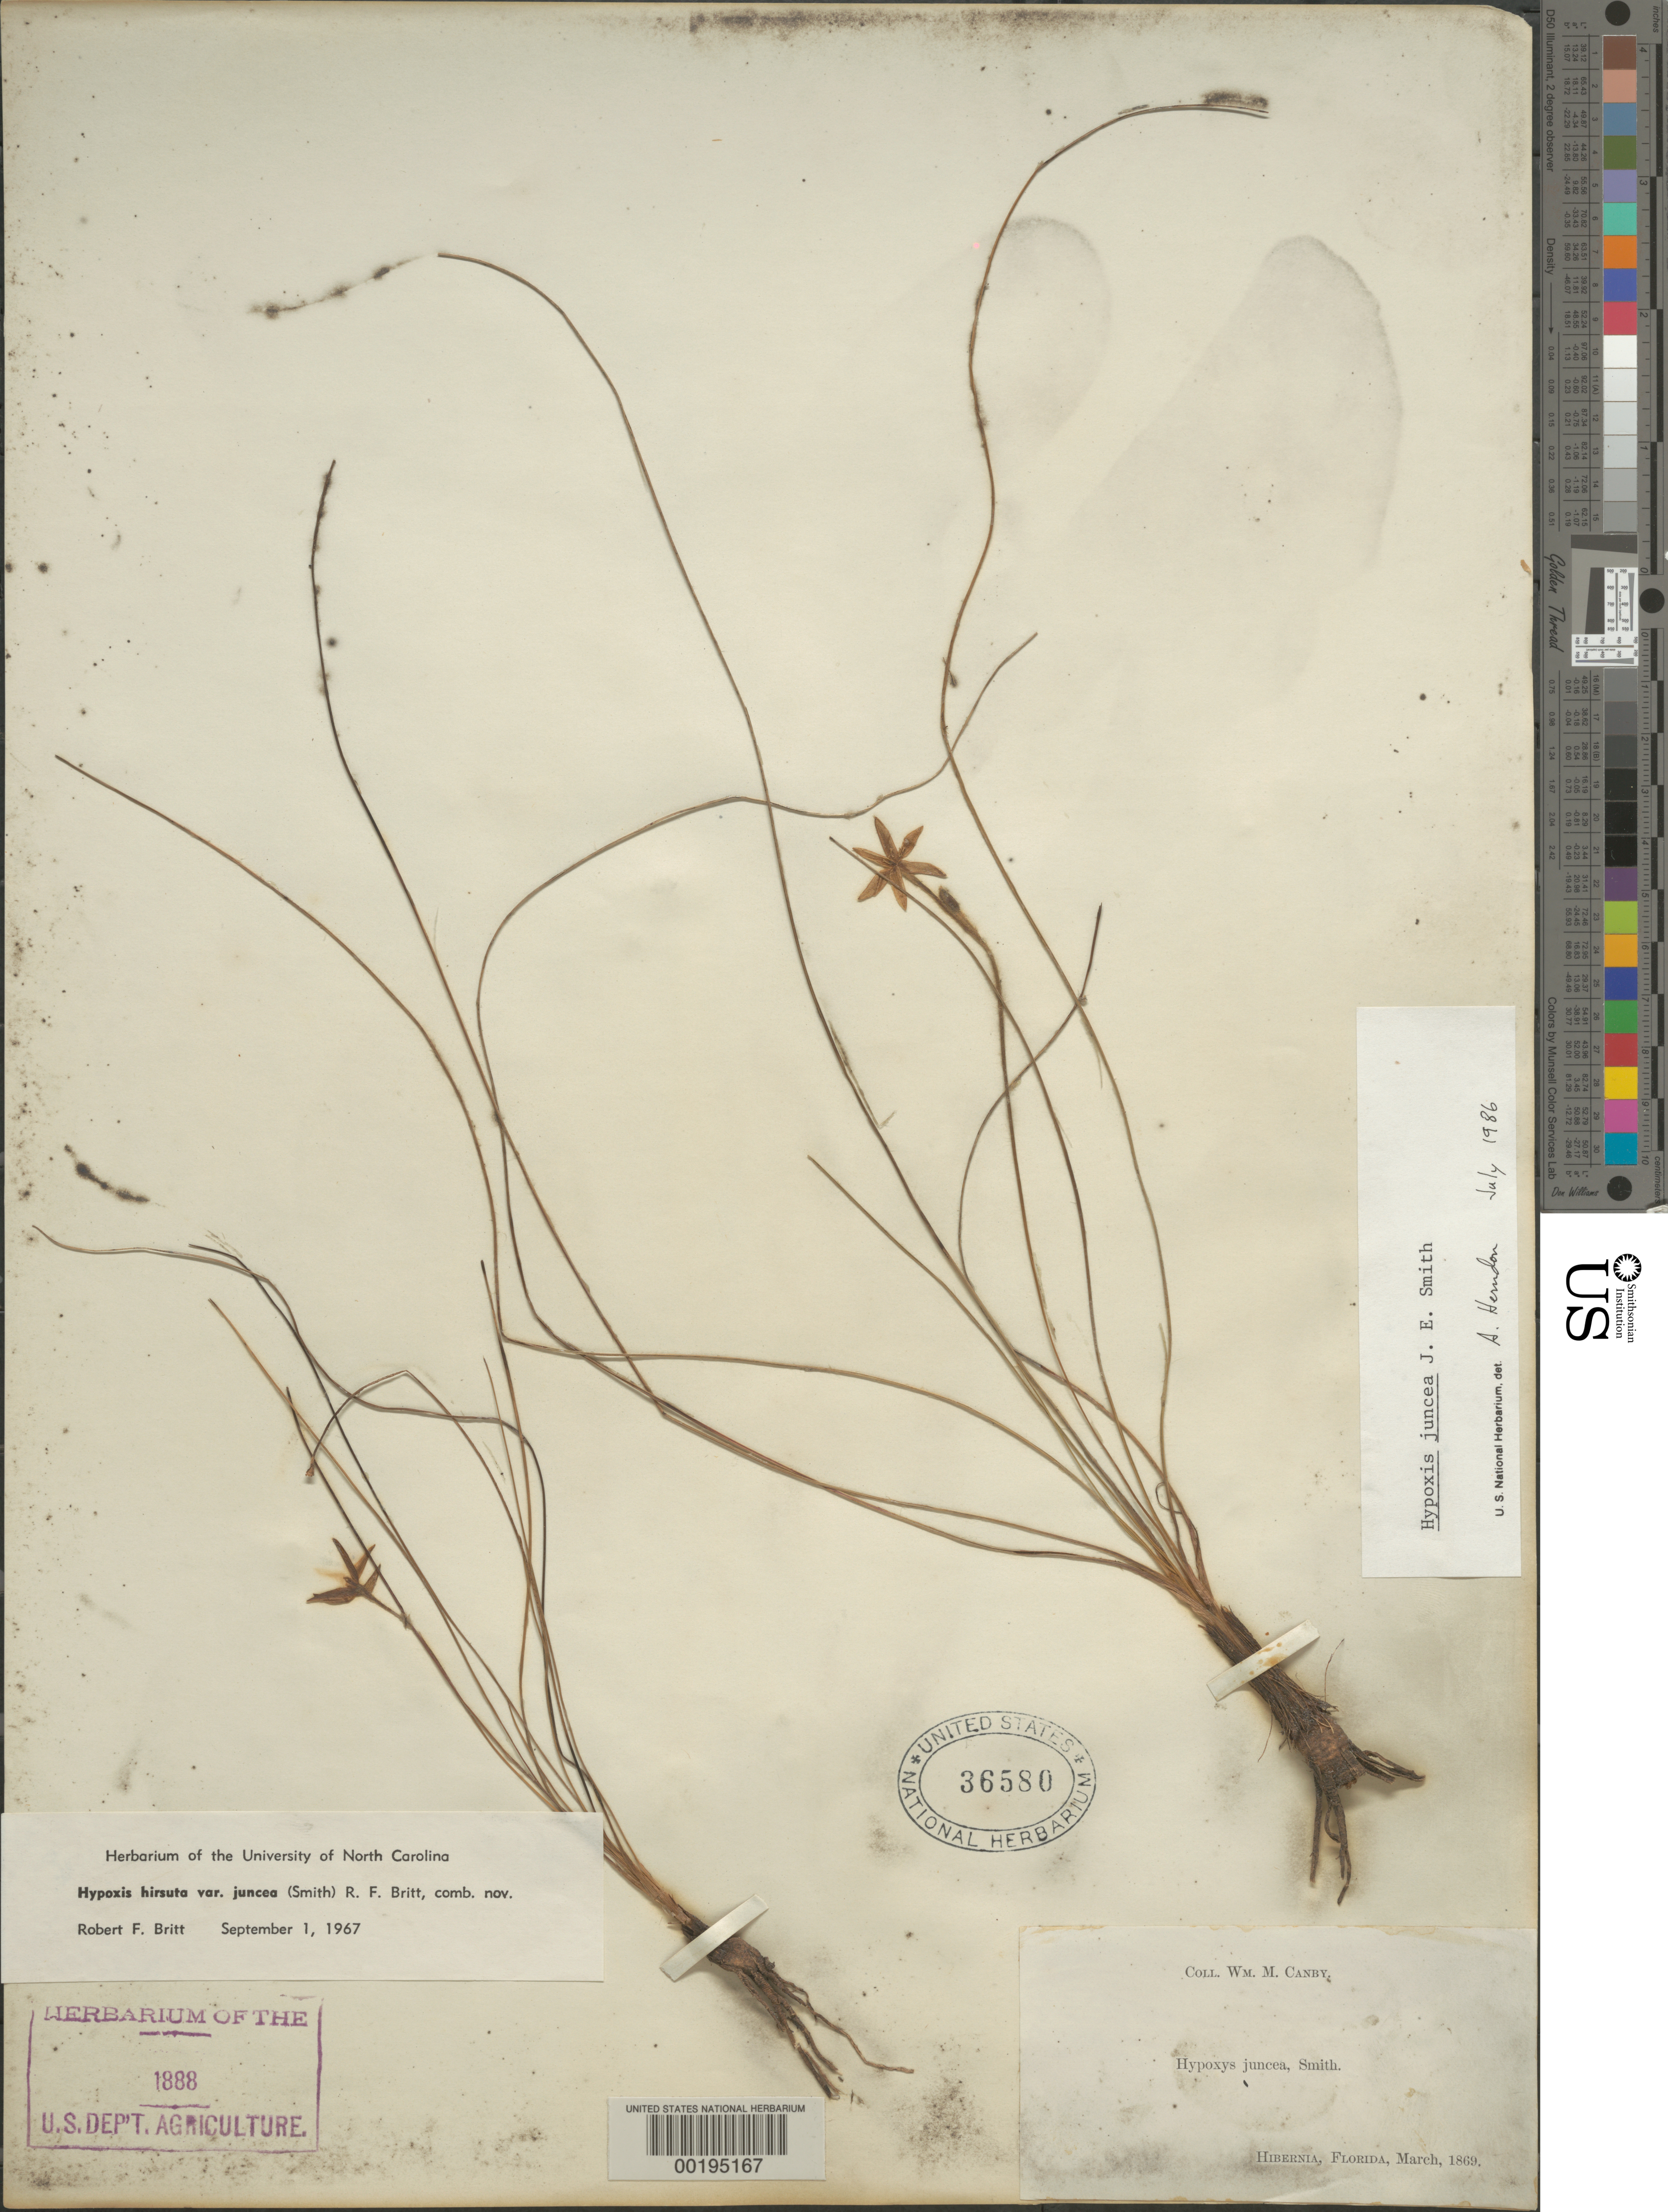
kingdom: Plantae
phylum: Tracheophyta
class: Liliopsida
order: Asparagales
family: Hypoxidaceae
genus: Hypoxis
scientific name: Hypoxis juncea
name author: Small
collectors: W. M. Canby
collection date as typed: Mar 1869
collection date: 1869-03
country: United States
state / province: Florida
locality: Hibernia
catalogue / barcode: US 36580